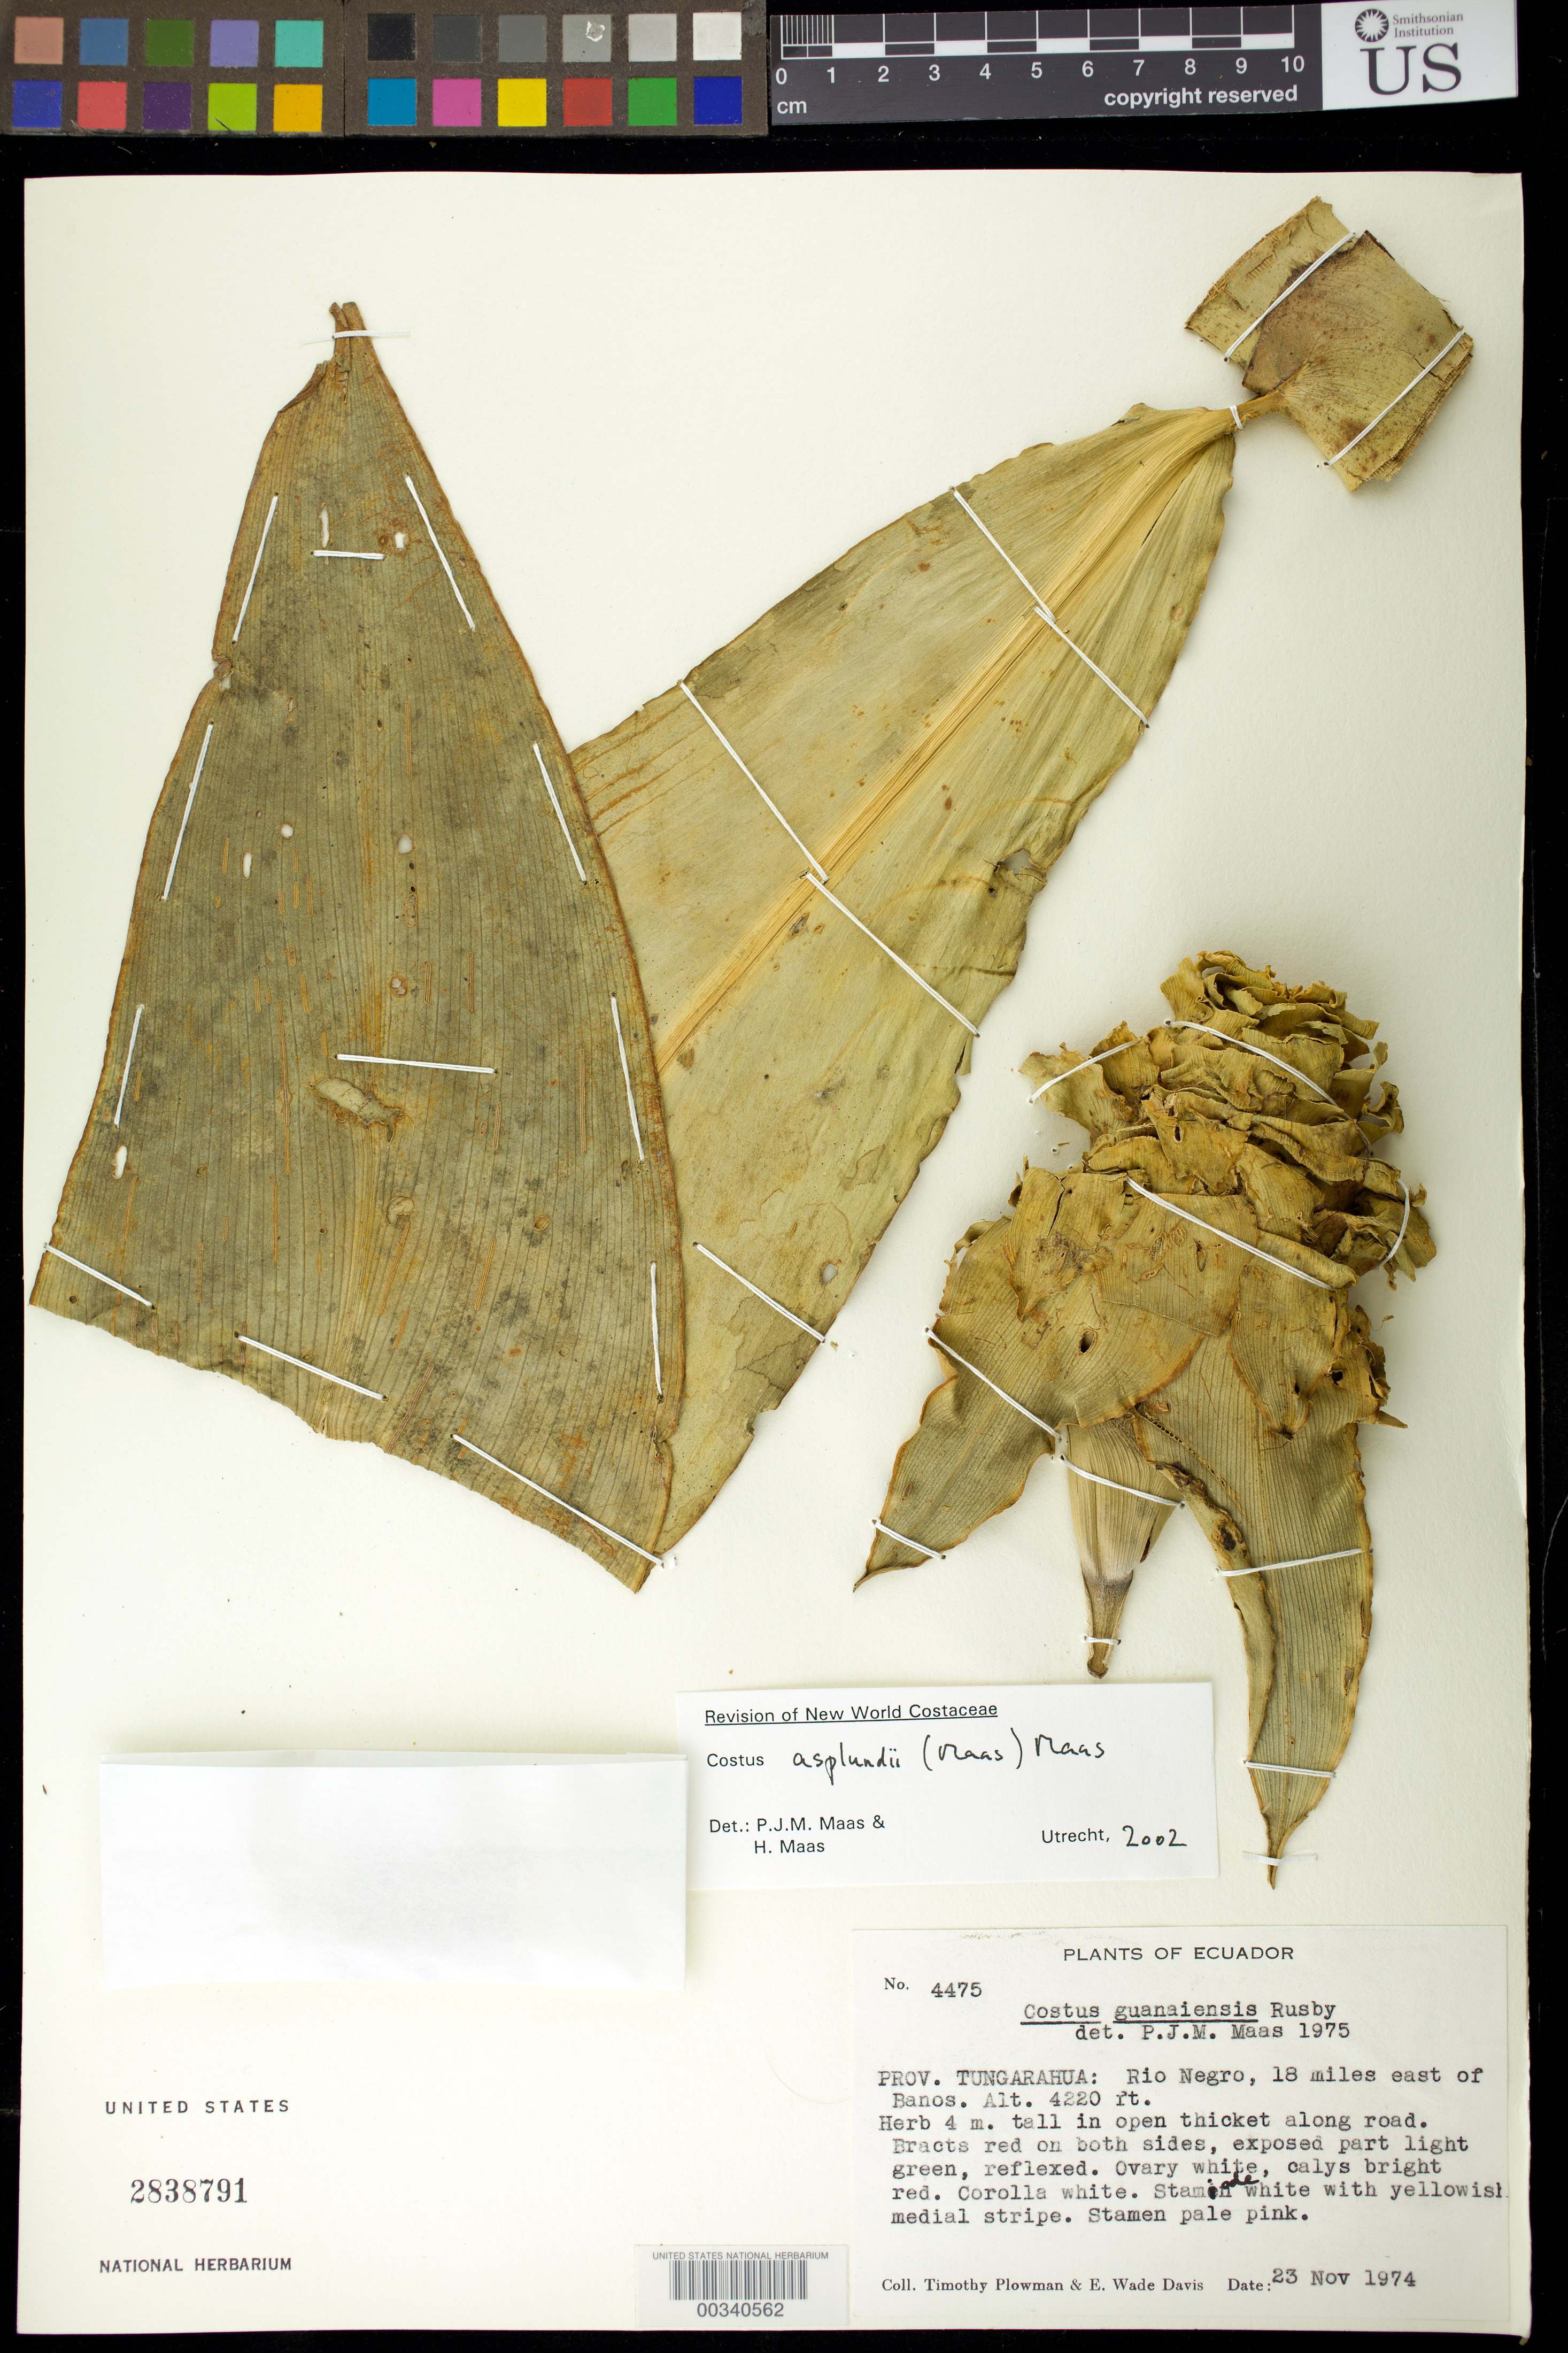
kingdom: Plantae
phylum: Tracheophyta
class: Liliopsida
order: Zingiberales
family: Costaceae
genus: Costus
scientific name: Costus asplundii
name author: (Maas) Maas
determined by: Maas, Paul J. M.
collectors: T. Plowman & E. W. Davis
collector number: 4475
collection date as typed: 23 Nov 1974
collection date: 1974-11-23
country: Ecuador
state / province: Tungurahua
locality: Prov tungarahua: Rio Negro, 18 mi E of banos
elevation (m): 1286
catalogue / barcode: US 2838791